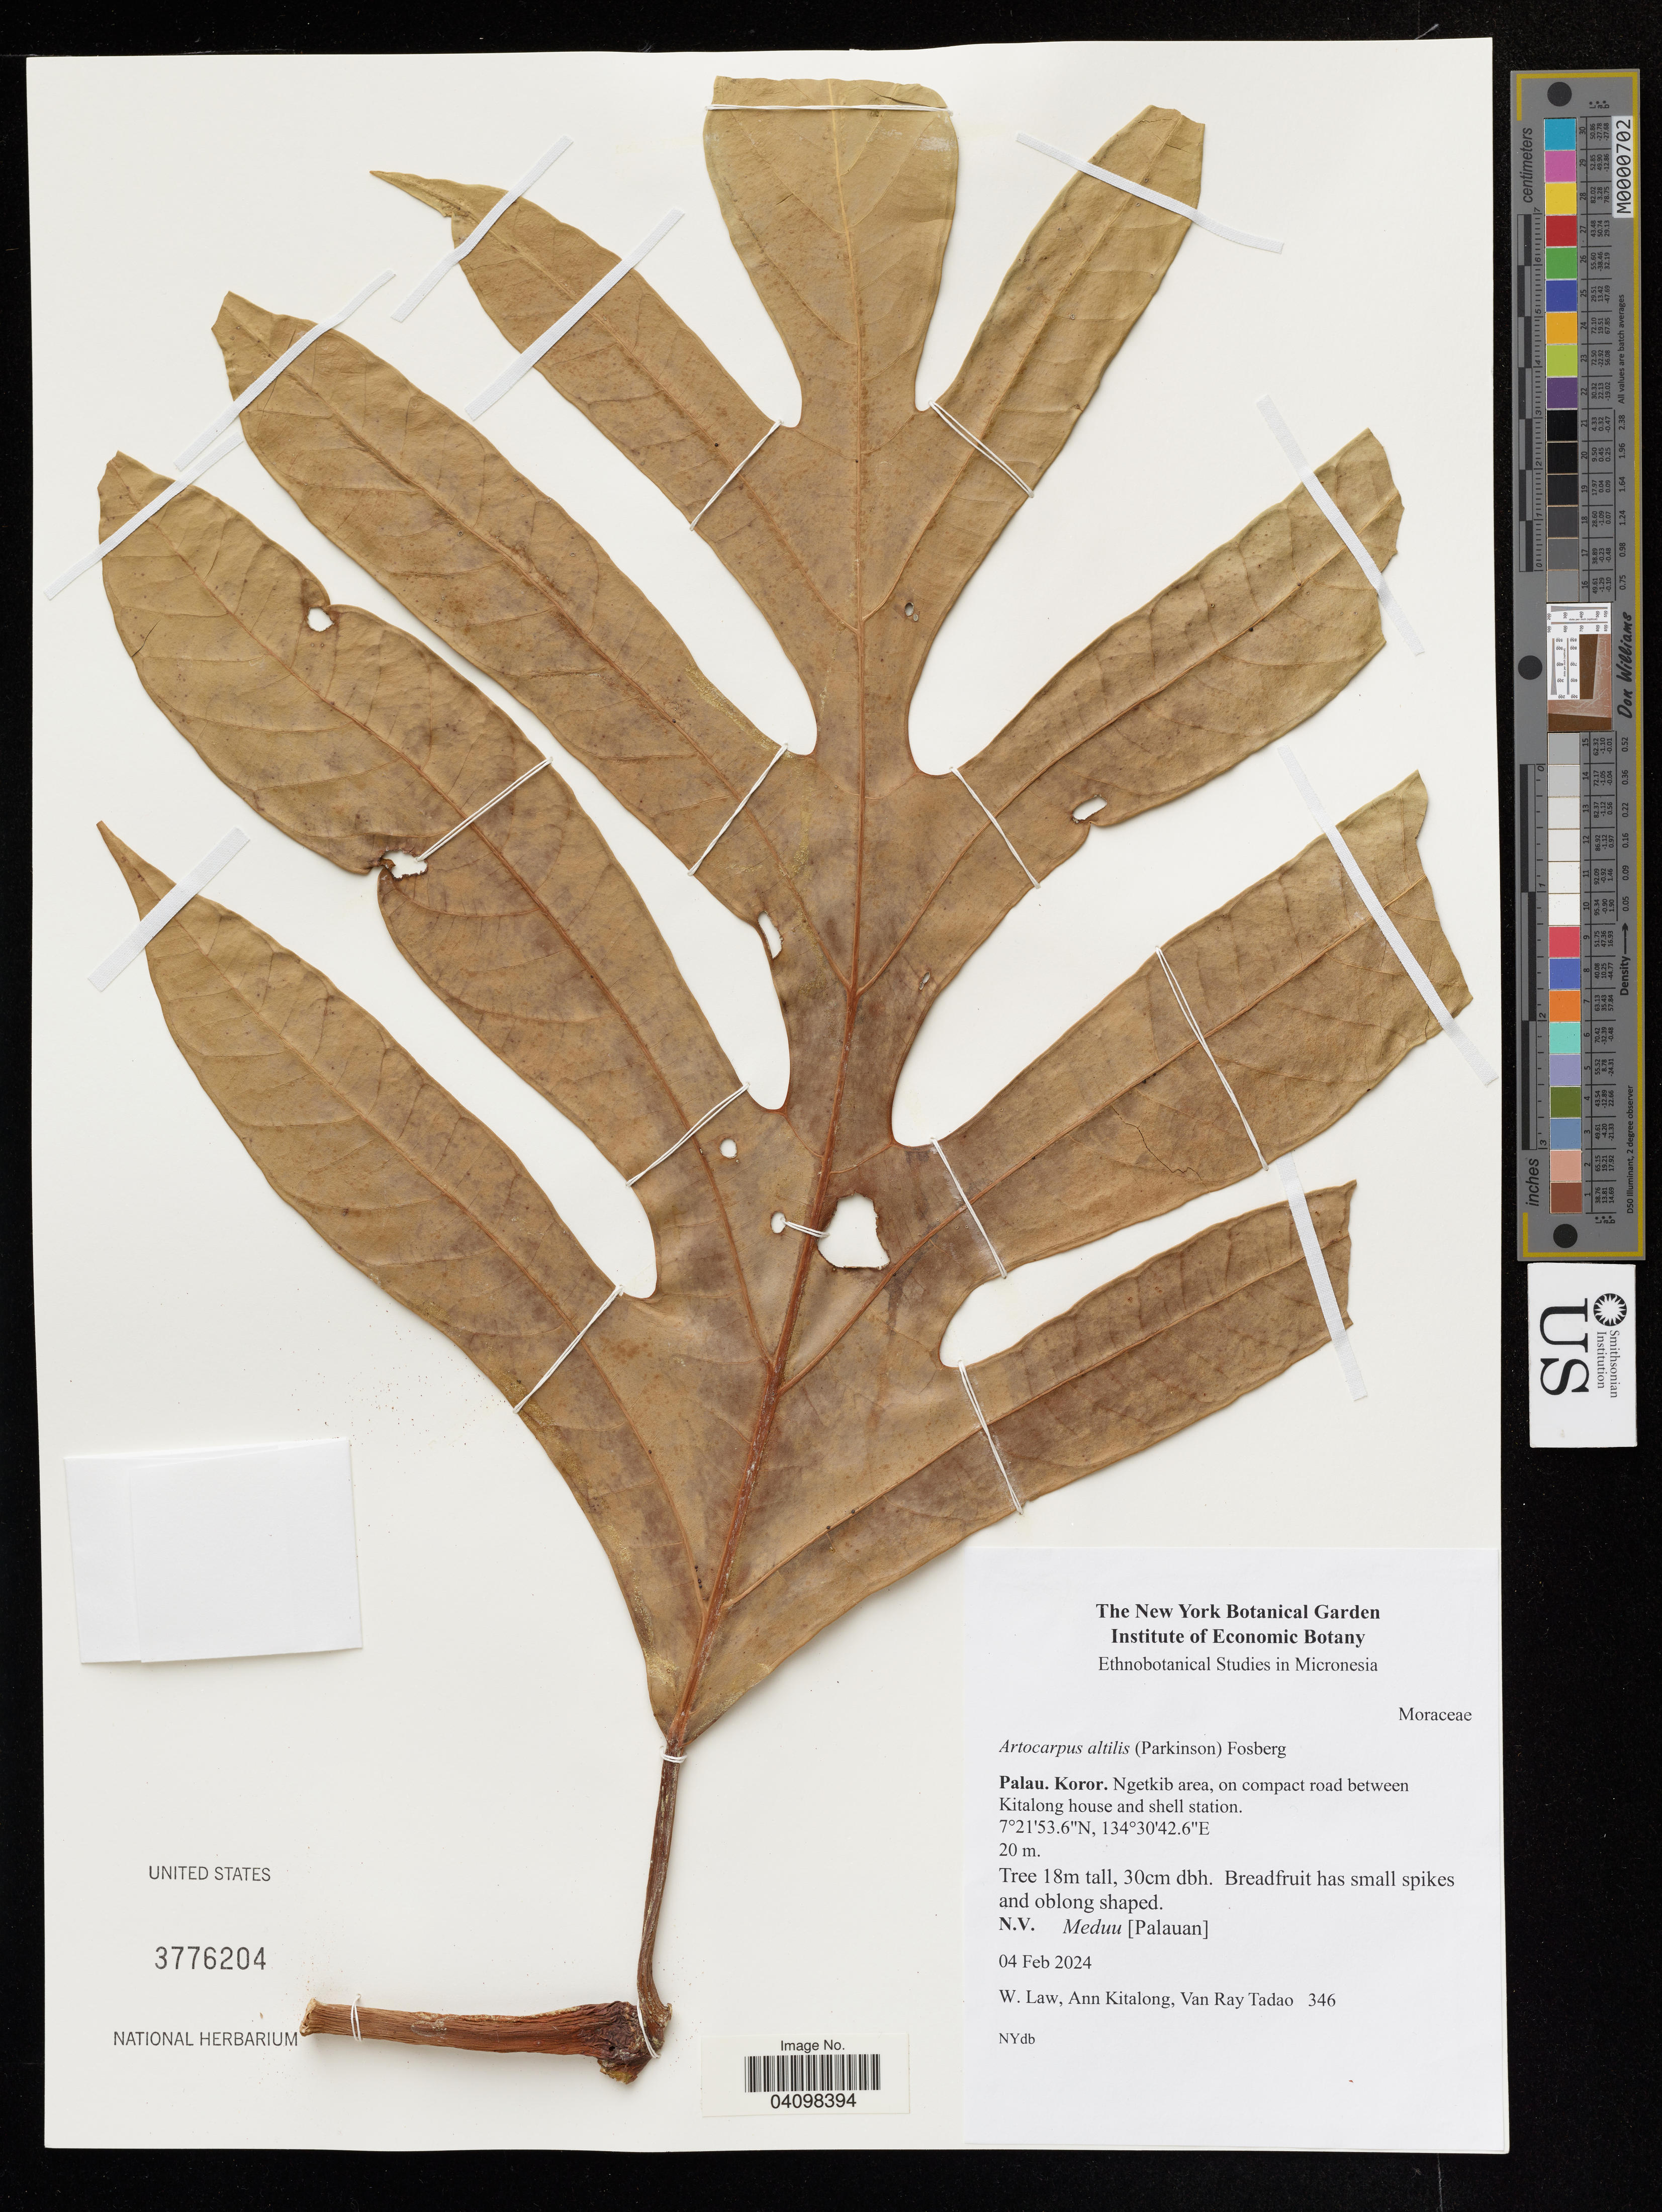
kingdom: Plantae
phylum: Tracheophyta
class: Magnoliopsida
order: Rosales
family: Moraceae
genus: Artocarpus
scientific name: Artocarpus altilis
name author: (Parkinson) Fosberg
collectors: W. Law, A. Kitalong & V. Tadao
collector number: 346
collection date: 2024-02-04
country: Micronesia, Federated States of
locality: Palau Koror. Ngetkib area, on compact road between Kitalong house and shell station.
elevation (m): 20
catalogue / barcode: US 3776204